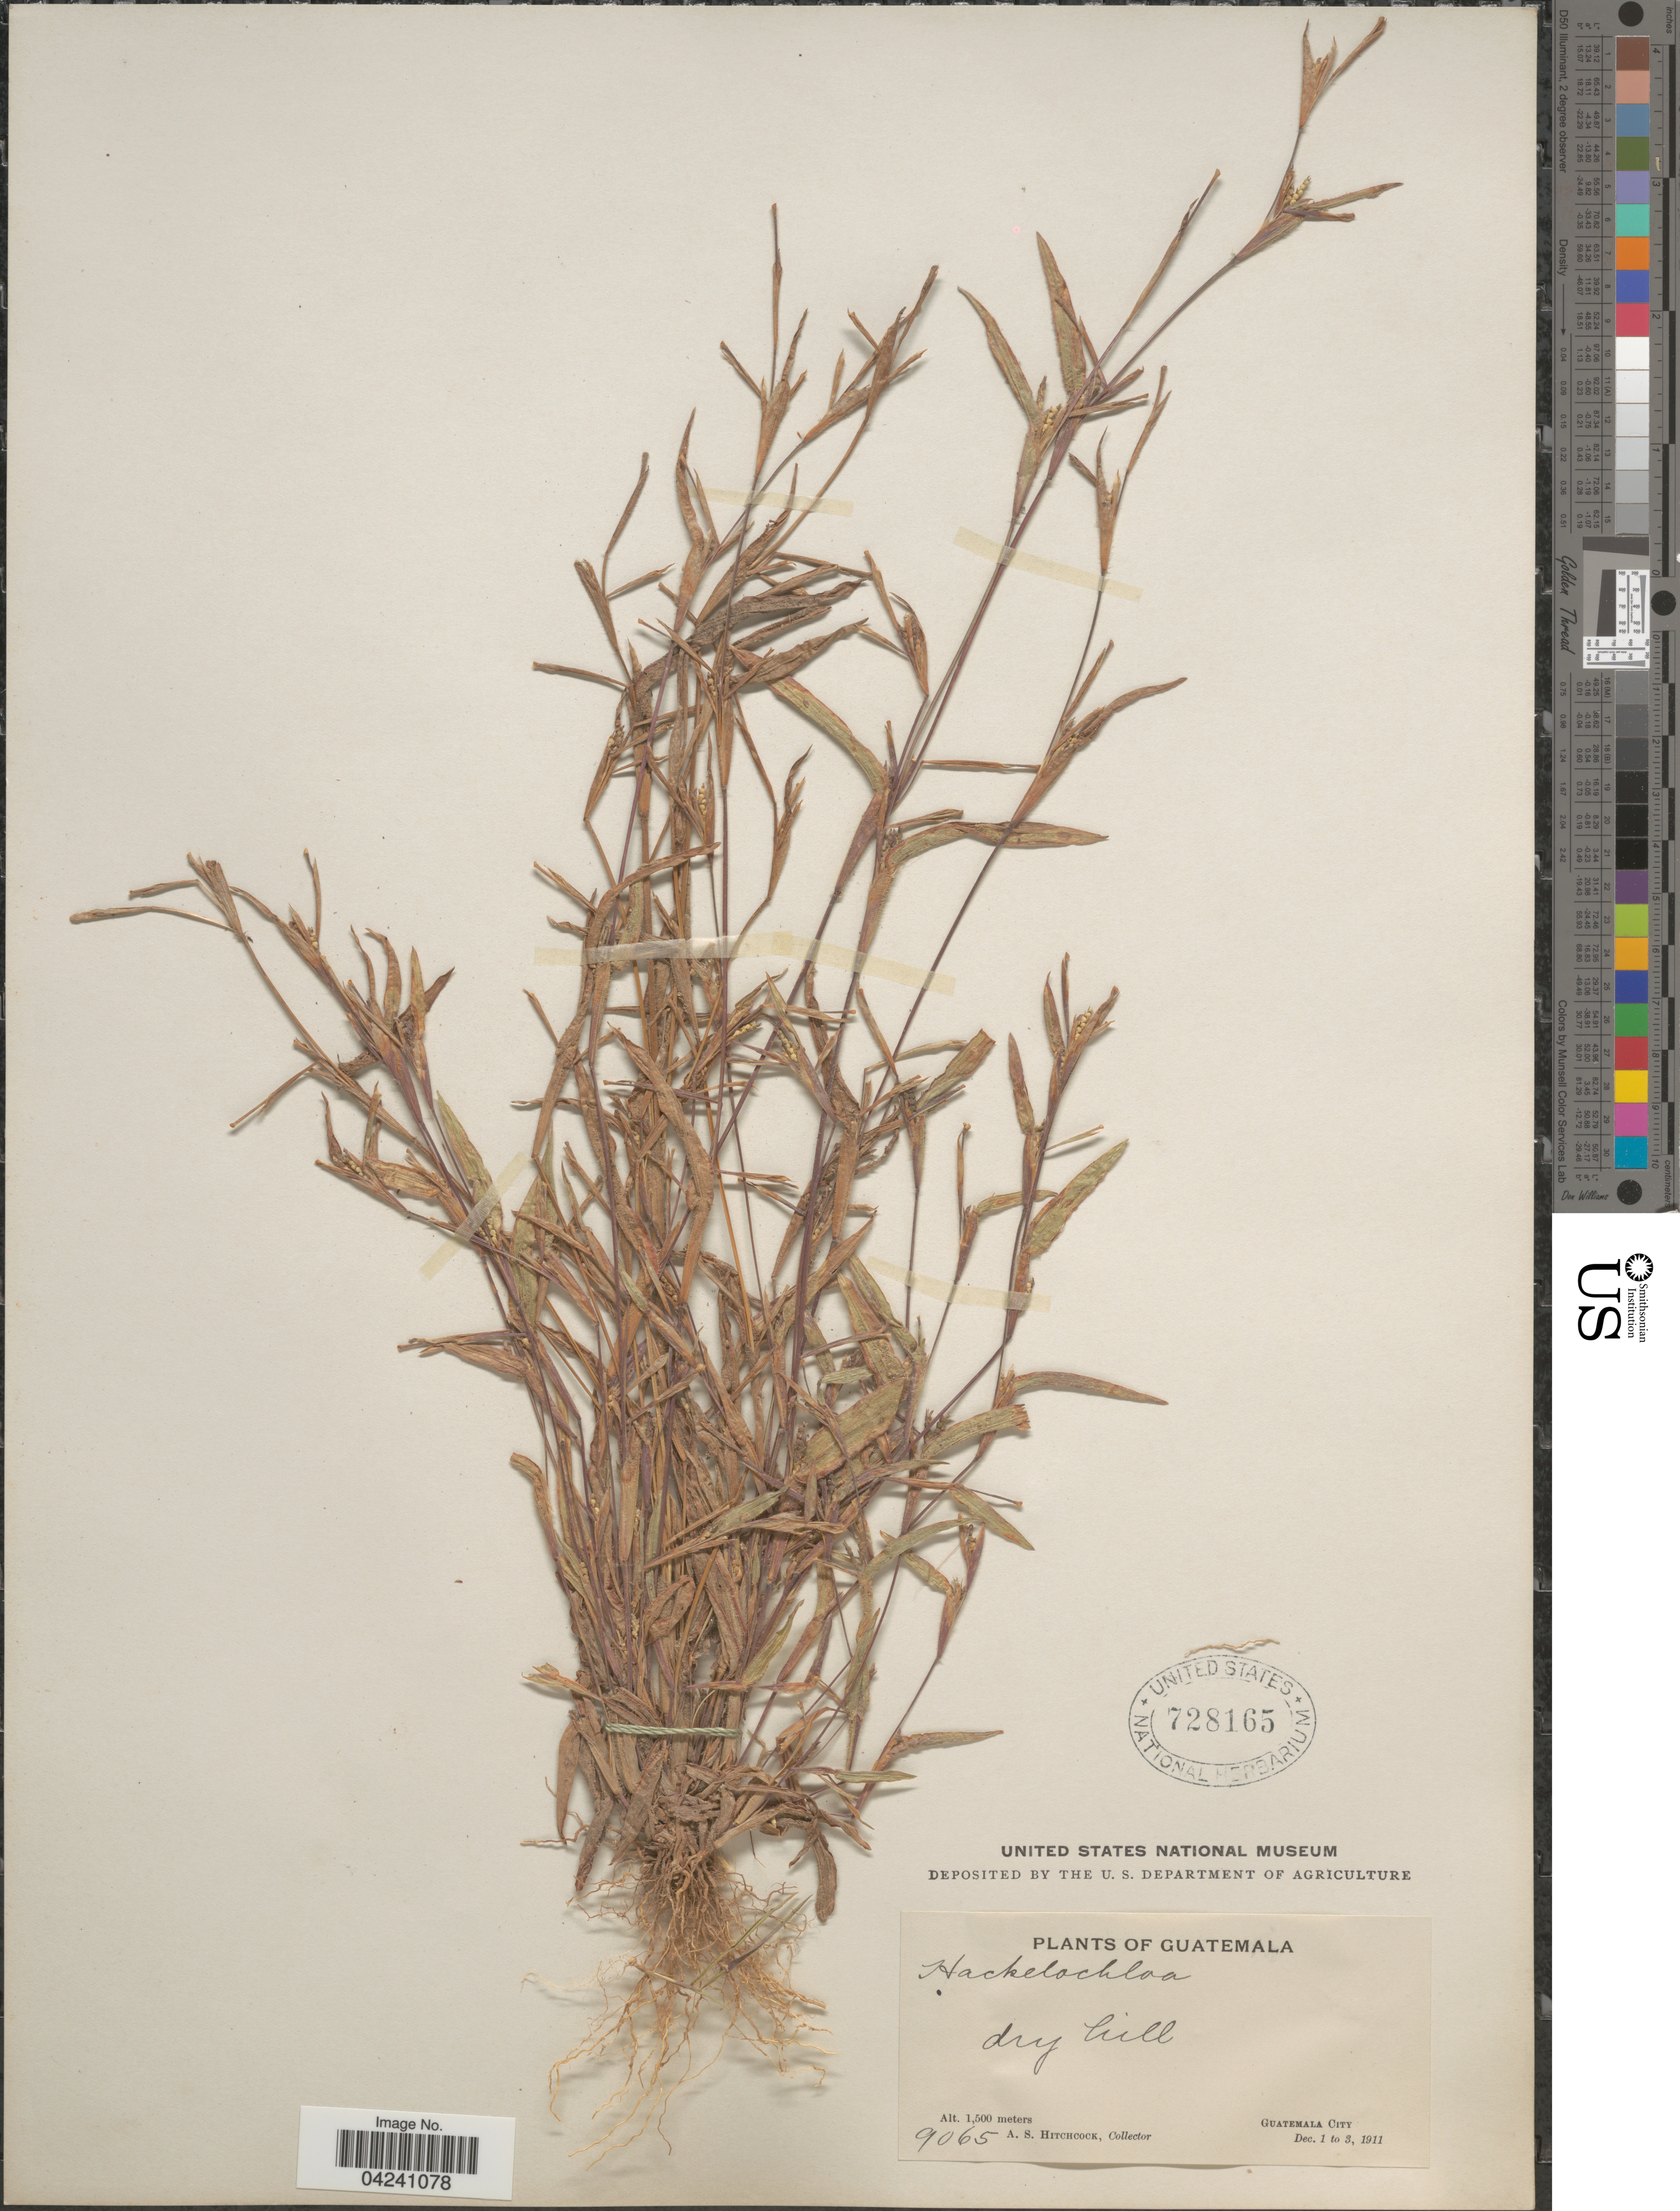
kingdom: Plantae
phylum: Tracheophyta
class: Liliopsida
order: Poales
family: Poaceae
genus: Hackelochloa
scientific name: Hackelochloa granularis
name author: (L.) Kuntze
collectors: A. S. Hitchcock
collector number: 9065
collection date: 1911-12-01/1911-12-03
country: Guatemala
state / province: Guatemala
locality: Dry hill. Guatemala City.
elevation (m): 1500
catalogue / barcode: US 728165